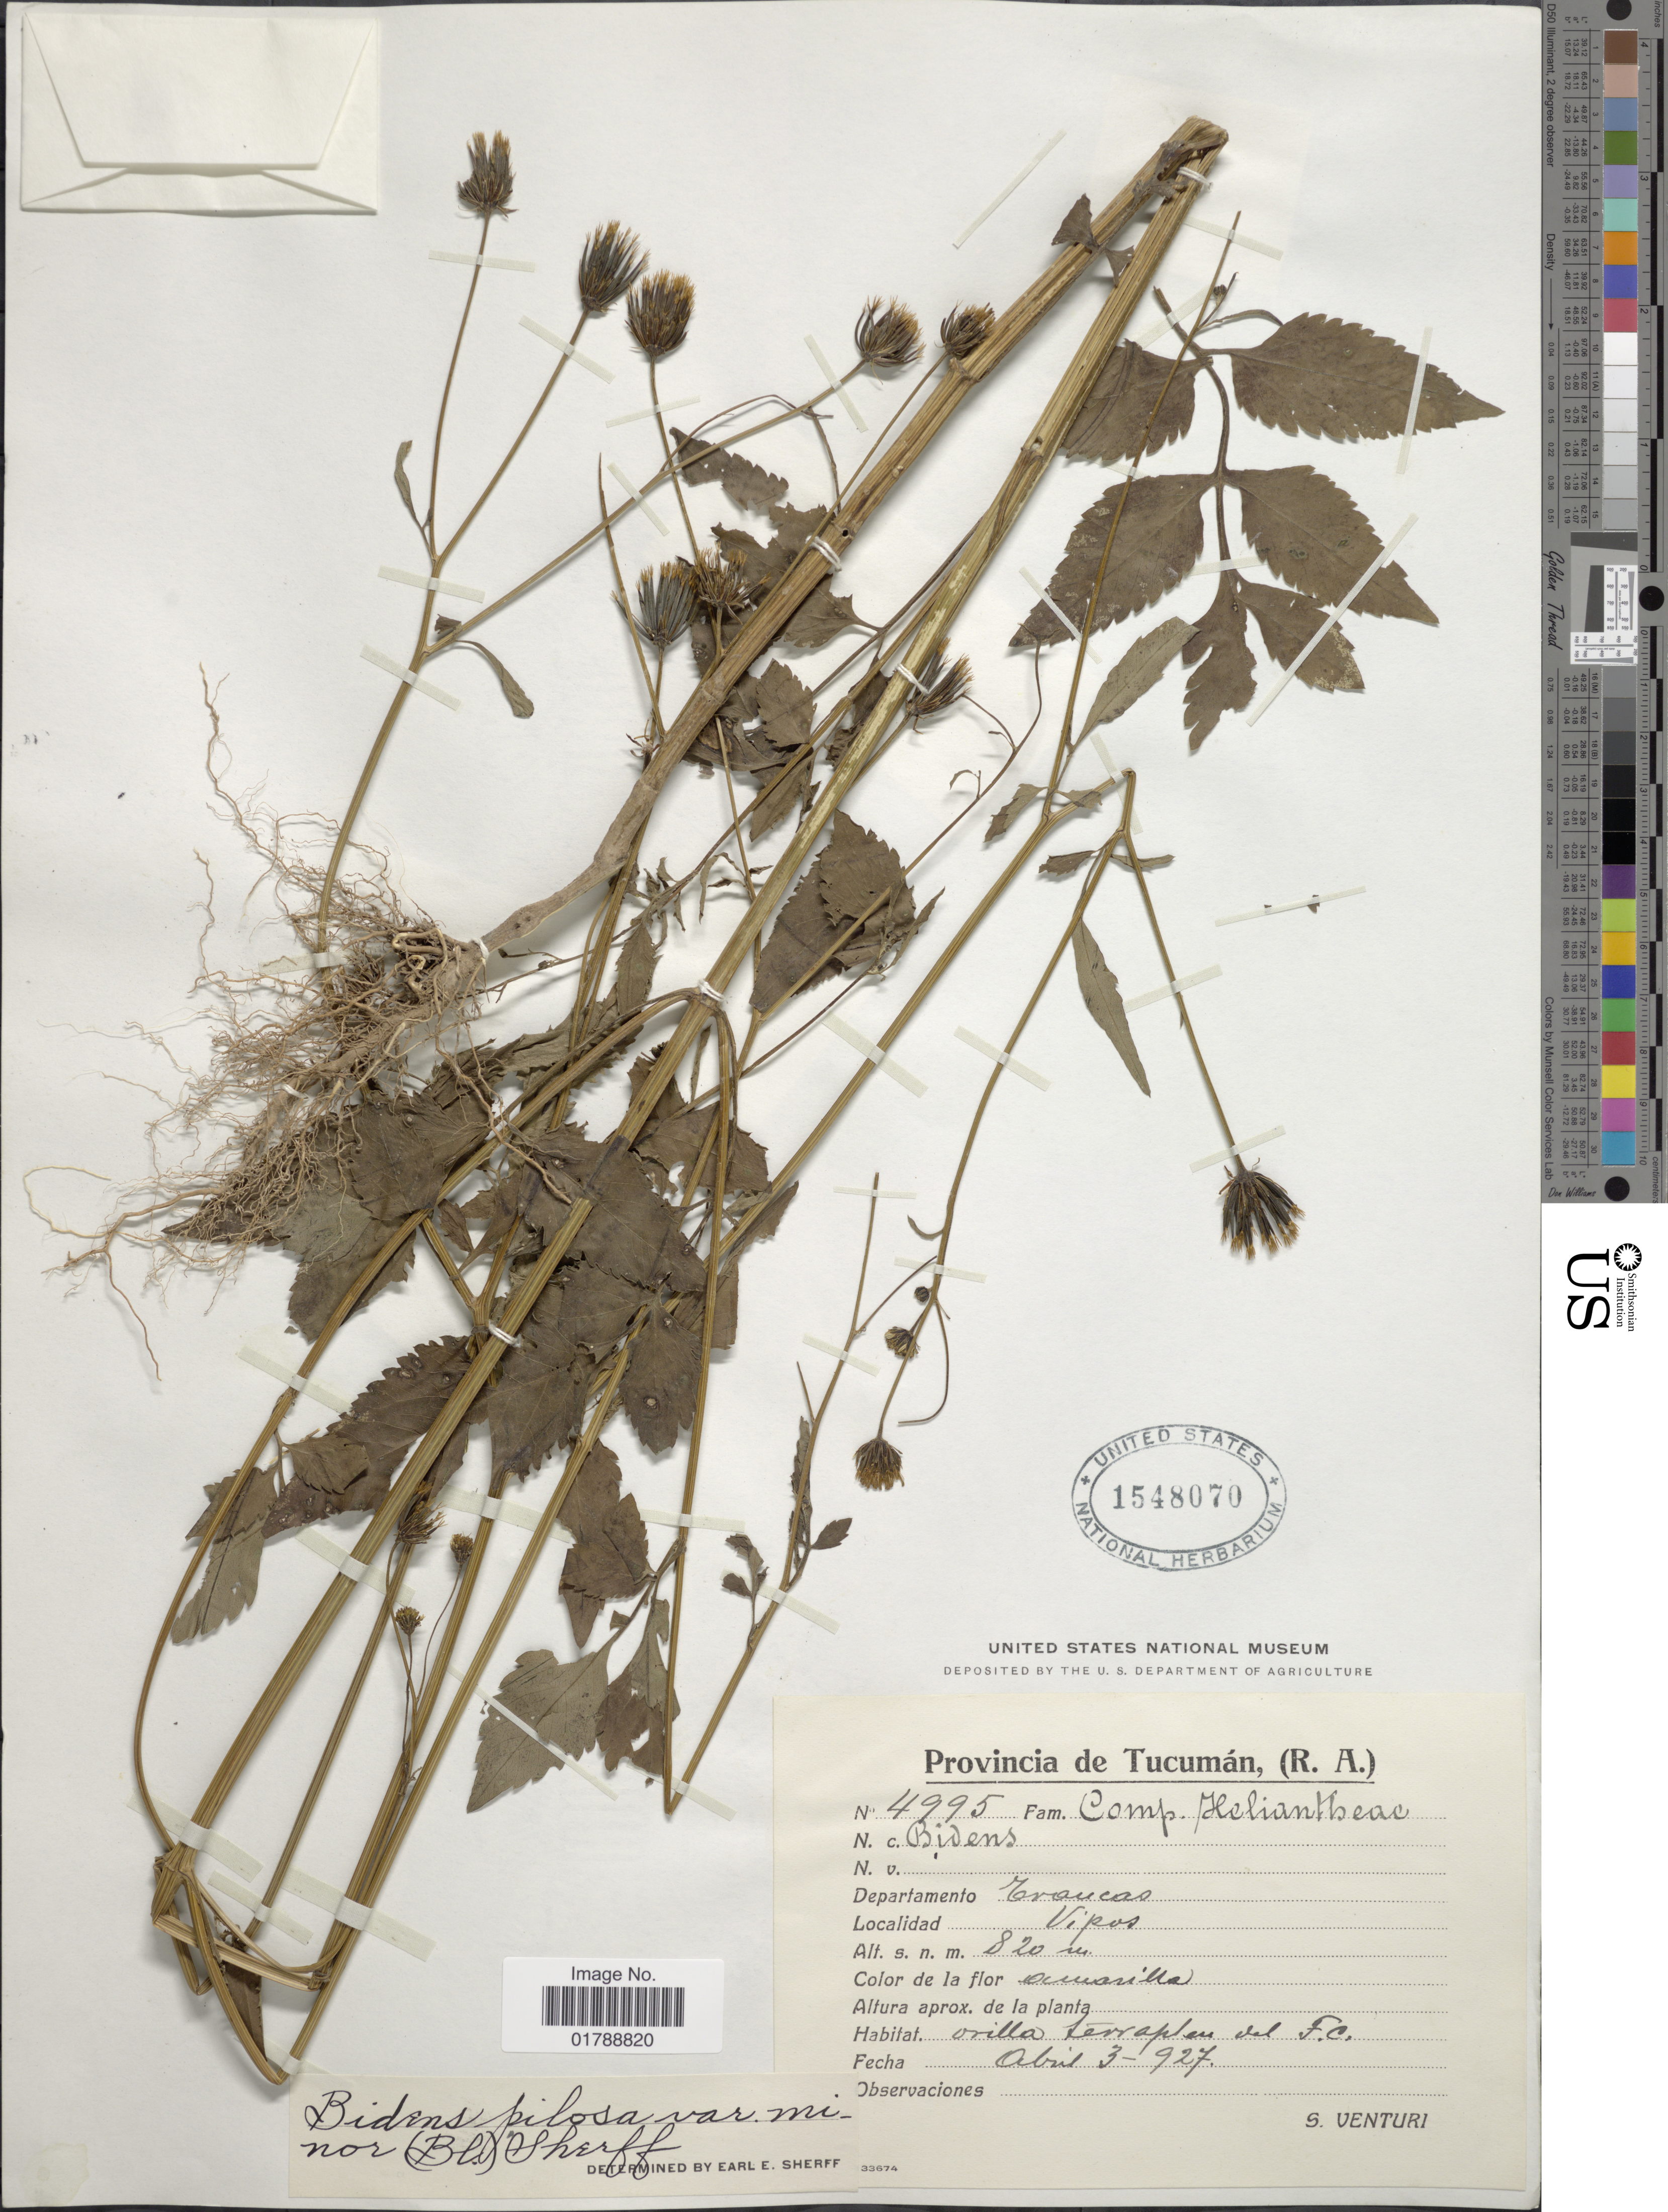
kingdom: Plantae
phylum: Tracheophyta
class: Magnoliopsida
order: Asterales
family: Asteraceae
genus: Bidens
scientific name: Bidens pilosa var. minor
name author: (Blume) Sherff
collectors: S. Venturi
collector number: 4995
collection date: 1927-04-03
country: Argentina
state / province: Tucuman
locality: Departamento Trancas. Vipos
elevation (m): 820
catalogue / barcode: US 1548070